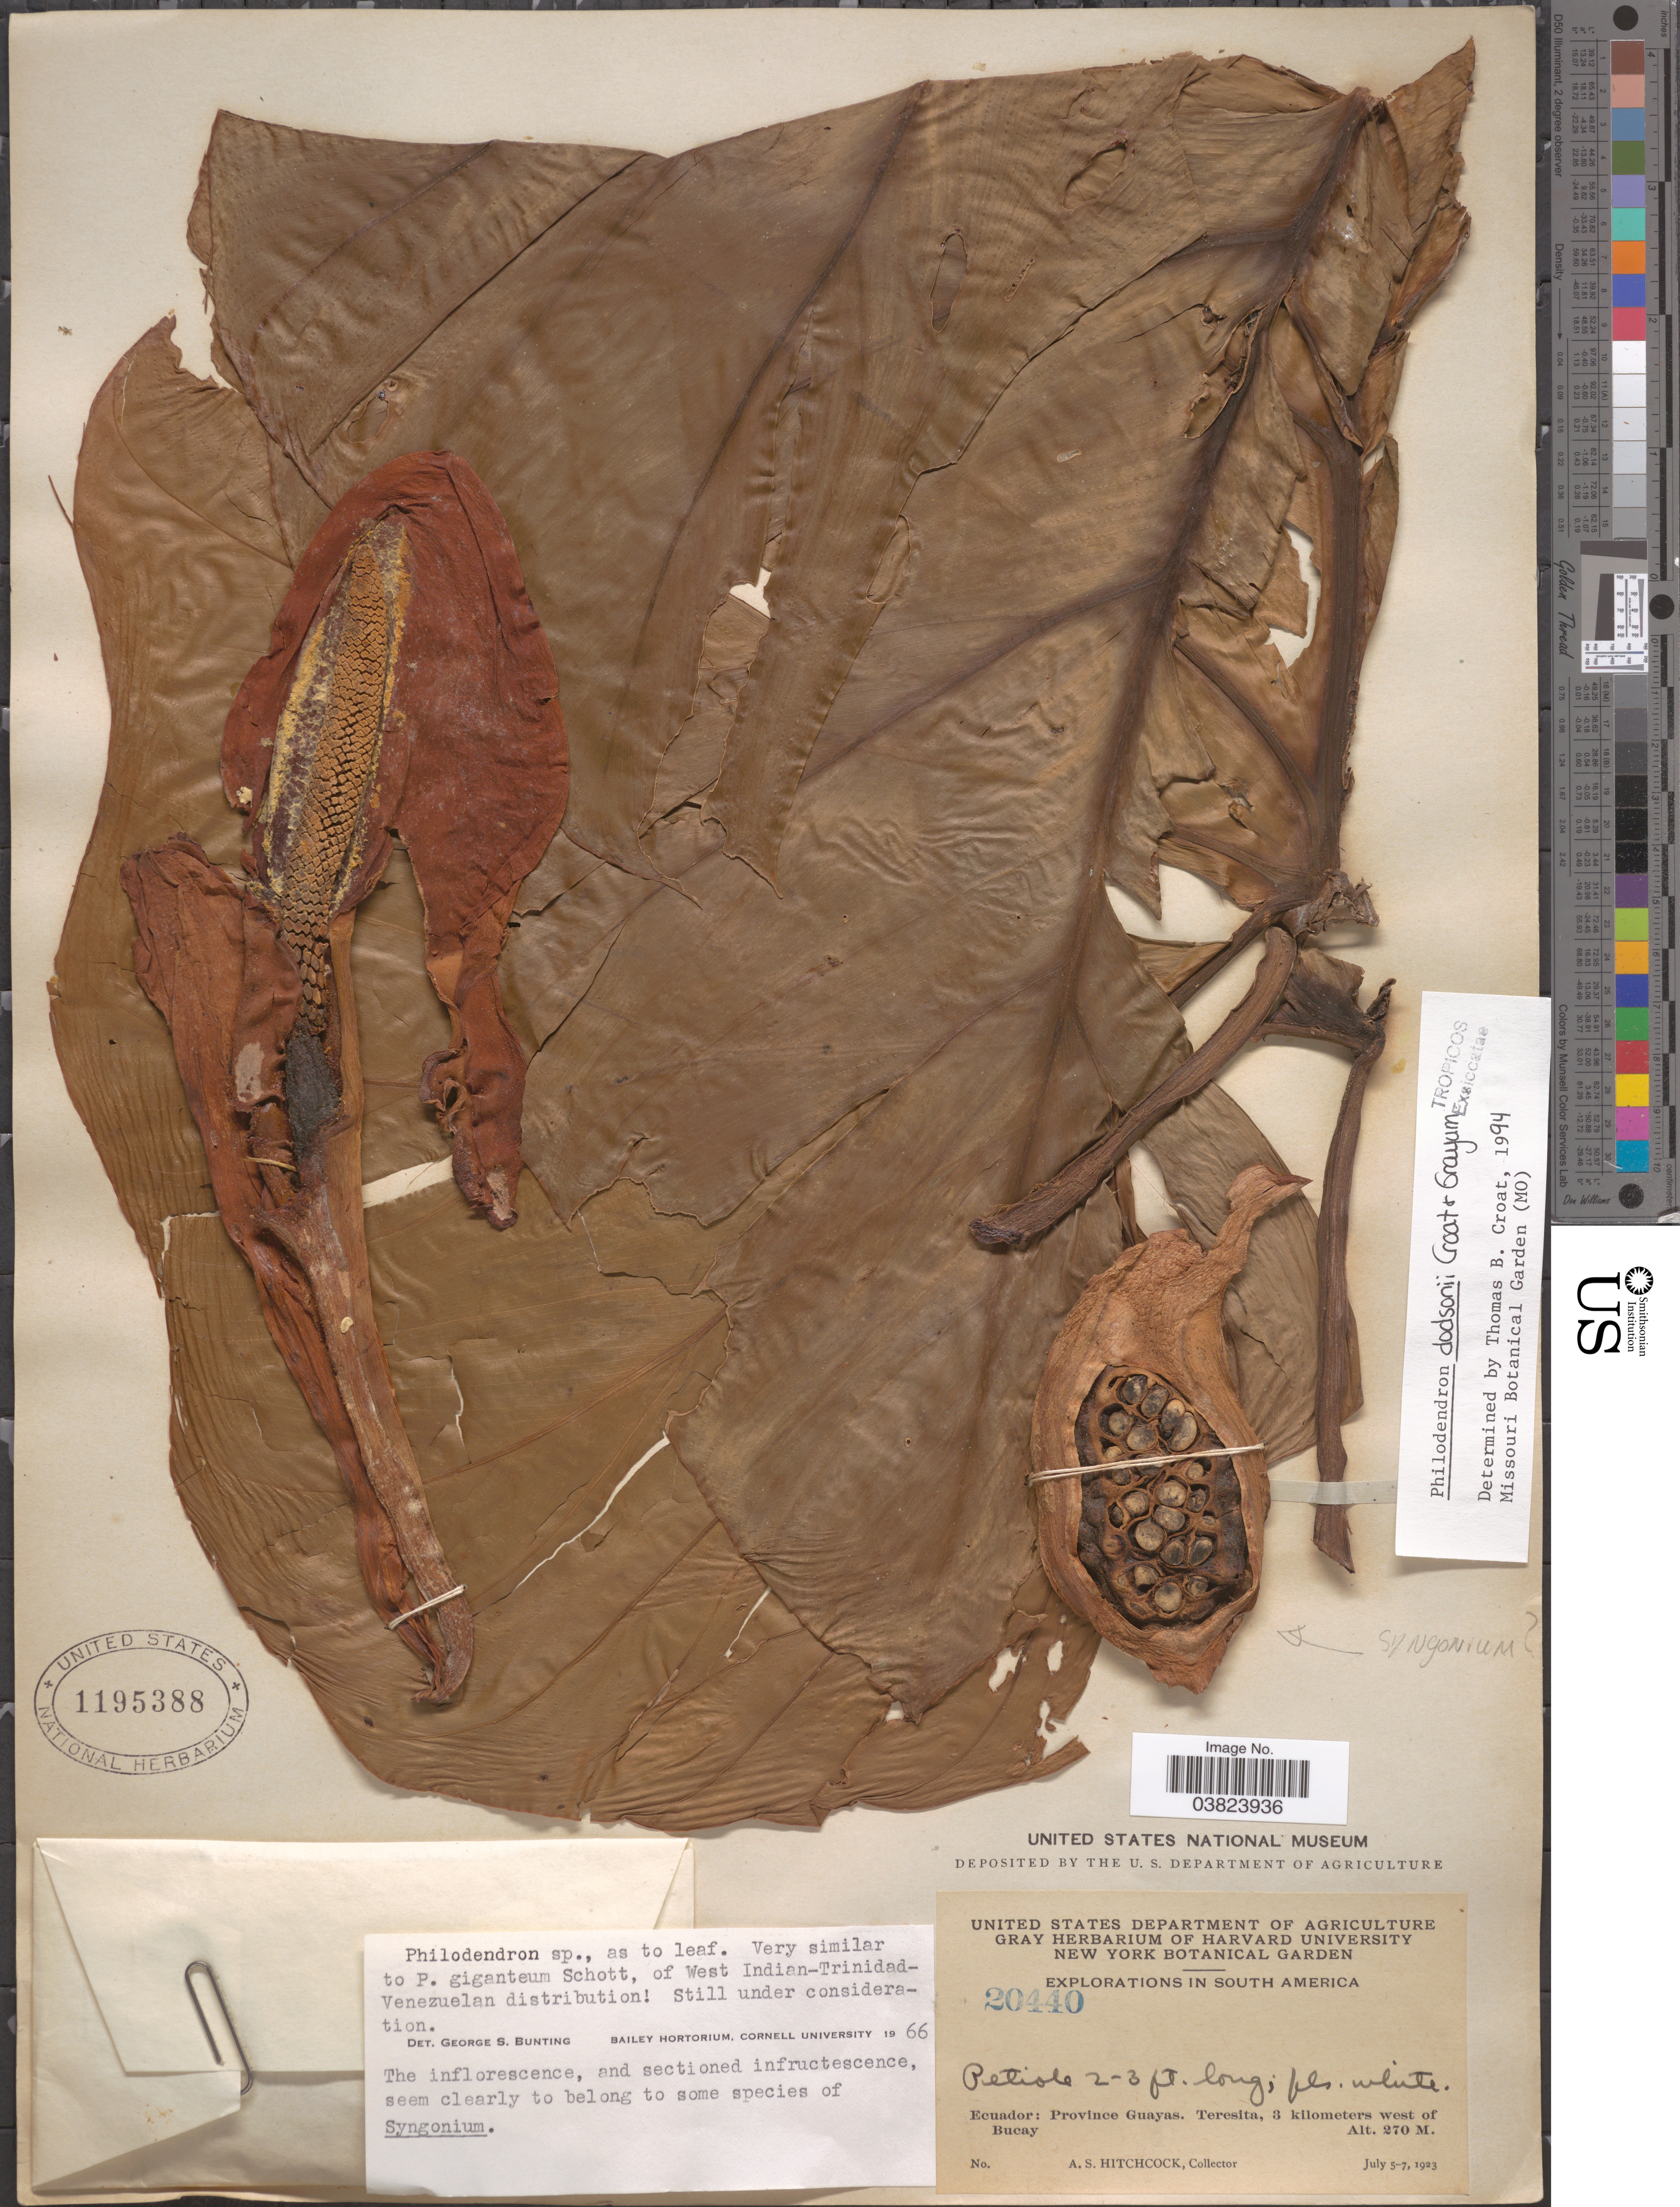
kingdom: Plantae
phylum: Tracheophyta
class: Liliopsida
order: Alismatales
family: Araceae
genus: Philodendron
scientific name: Philodendron dodsonii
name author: Croat & Grayum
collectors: A. S. Hitchcock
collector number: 20440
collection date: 1923-07-05/1923-07-07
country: Ecuador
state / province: Guayas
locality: Teresita, 3 kilometers west of Bucay.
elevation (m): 270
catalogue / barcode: US 1195388